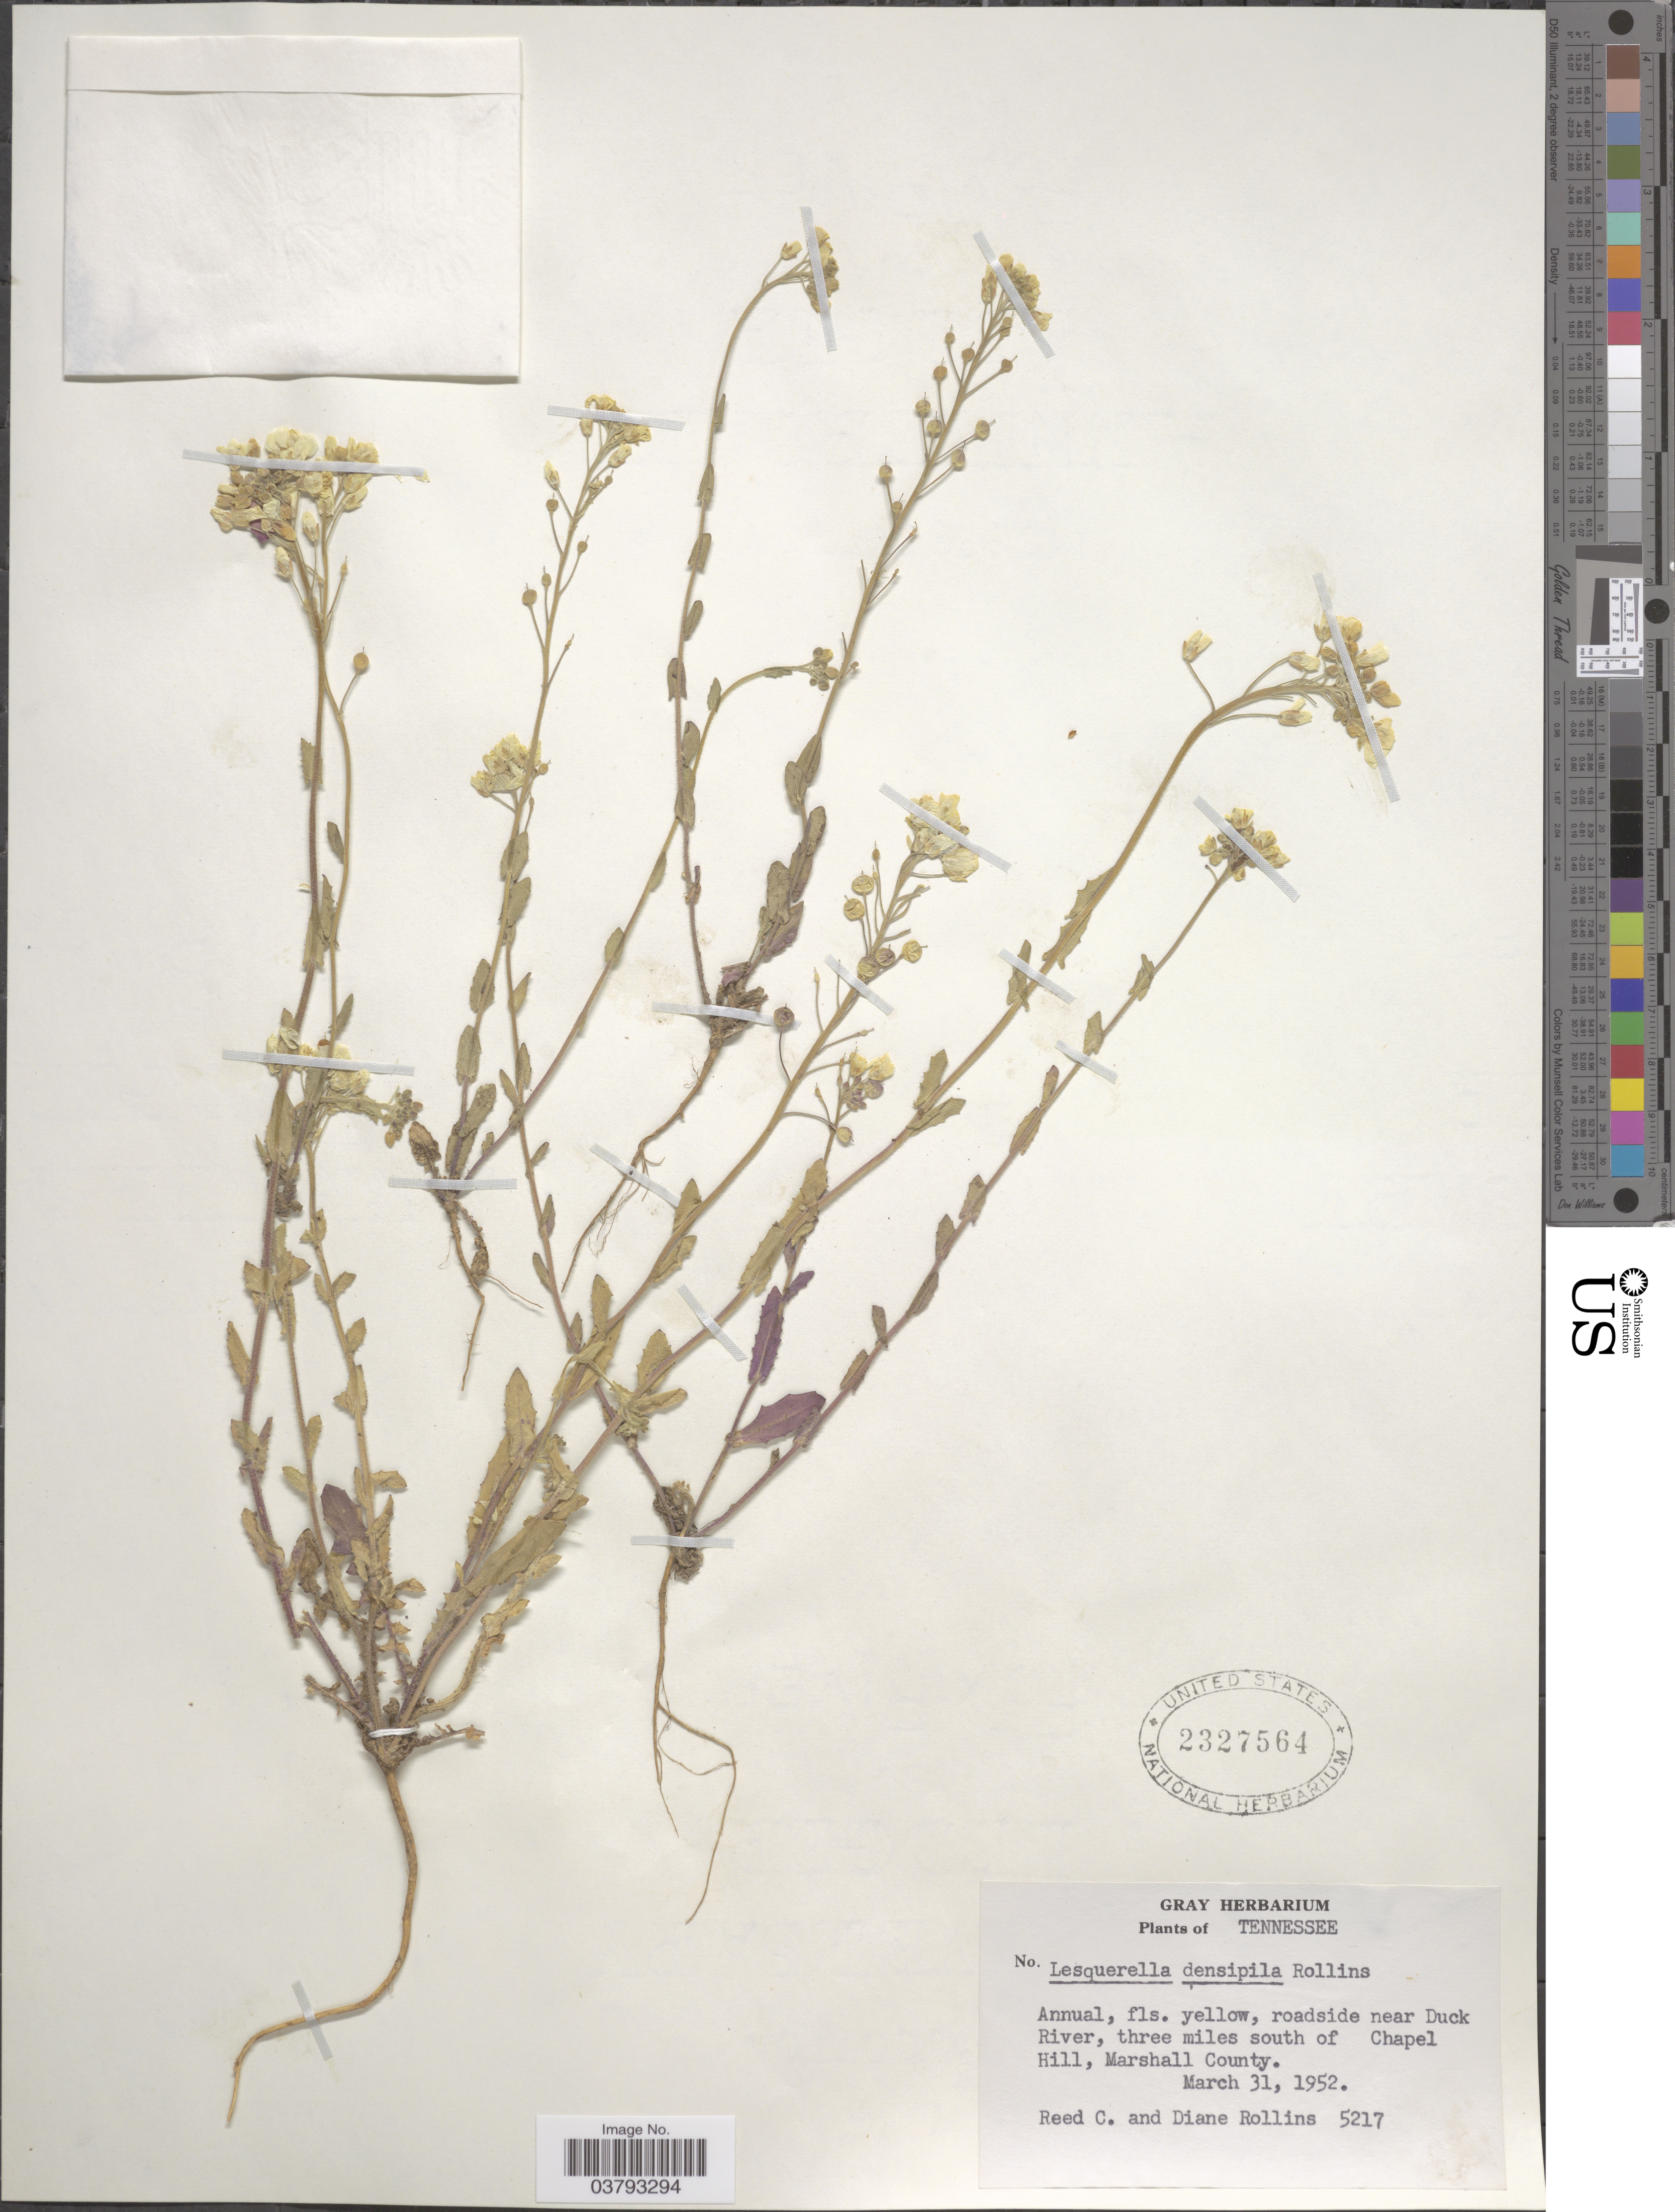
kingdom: Plantae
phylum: Tracheophyta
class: Magnoliopsida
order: Brassicales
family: Brassicaceae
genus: Lesquerella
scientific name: Lesquerella densipila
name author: Rollins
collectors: R. C. Rollins & D. Rollins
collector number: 5217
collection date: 1952-03-31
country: United States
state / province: Tennessee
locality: Roadside near Duck River, three miles south of Chapel Hill, Marshall County.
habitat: roadside near river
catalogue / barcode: US 2327564